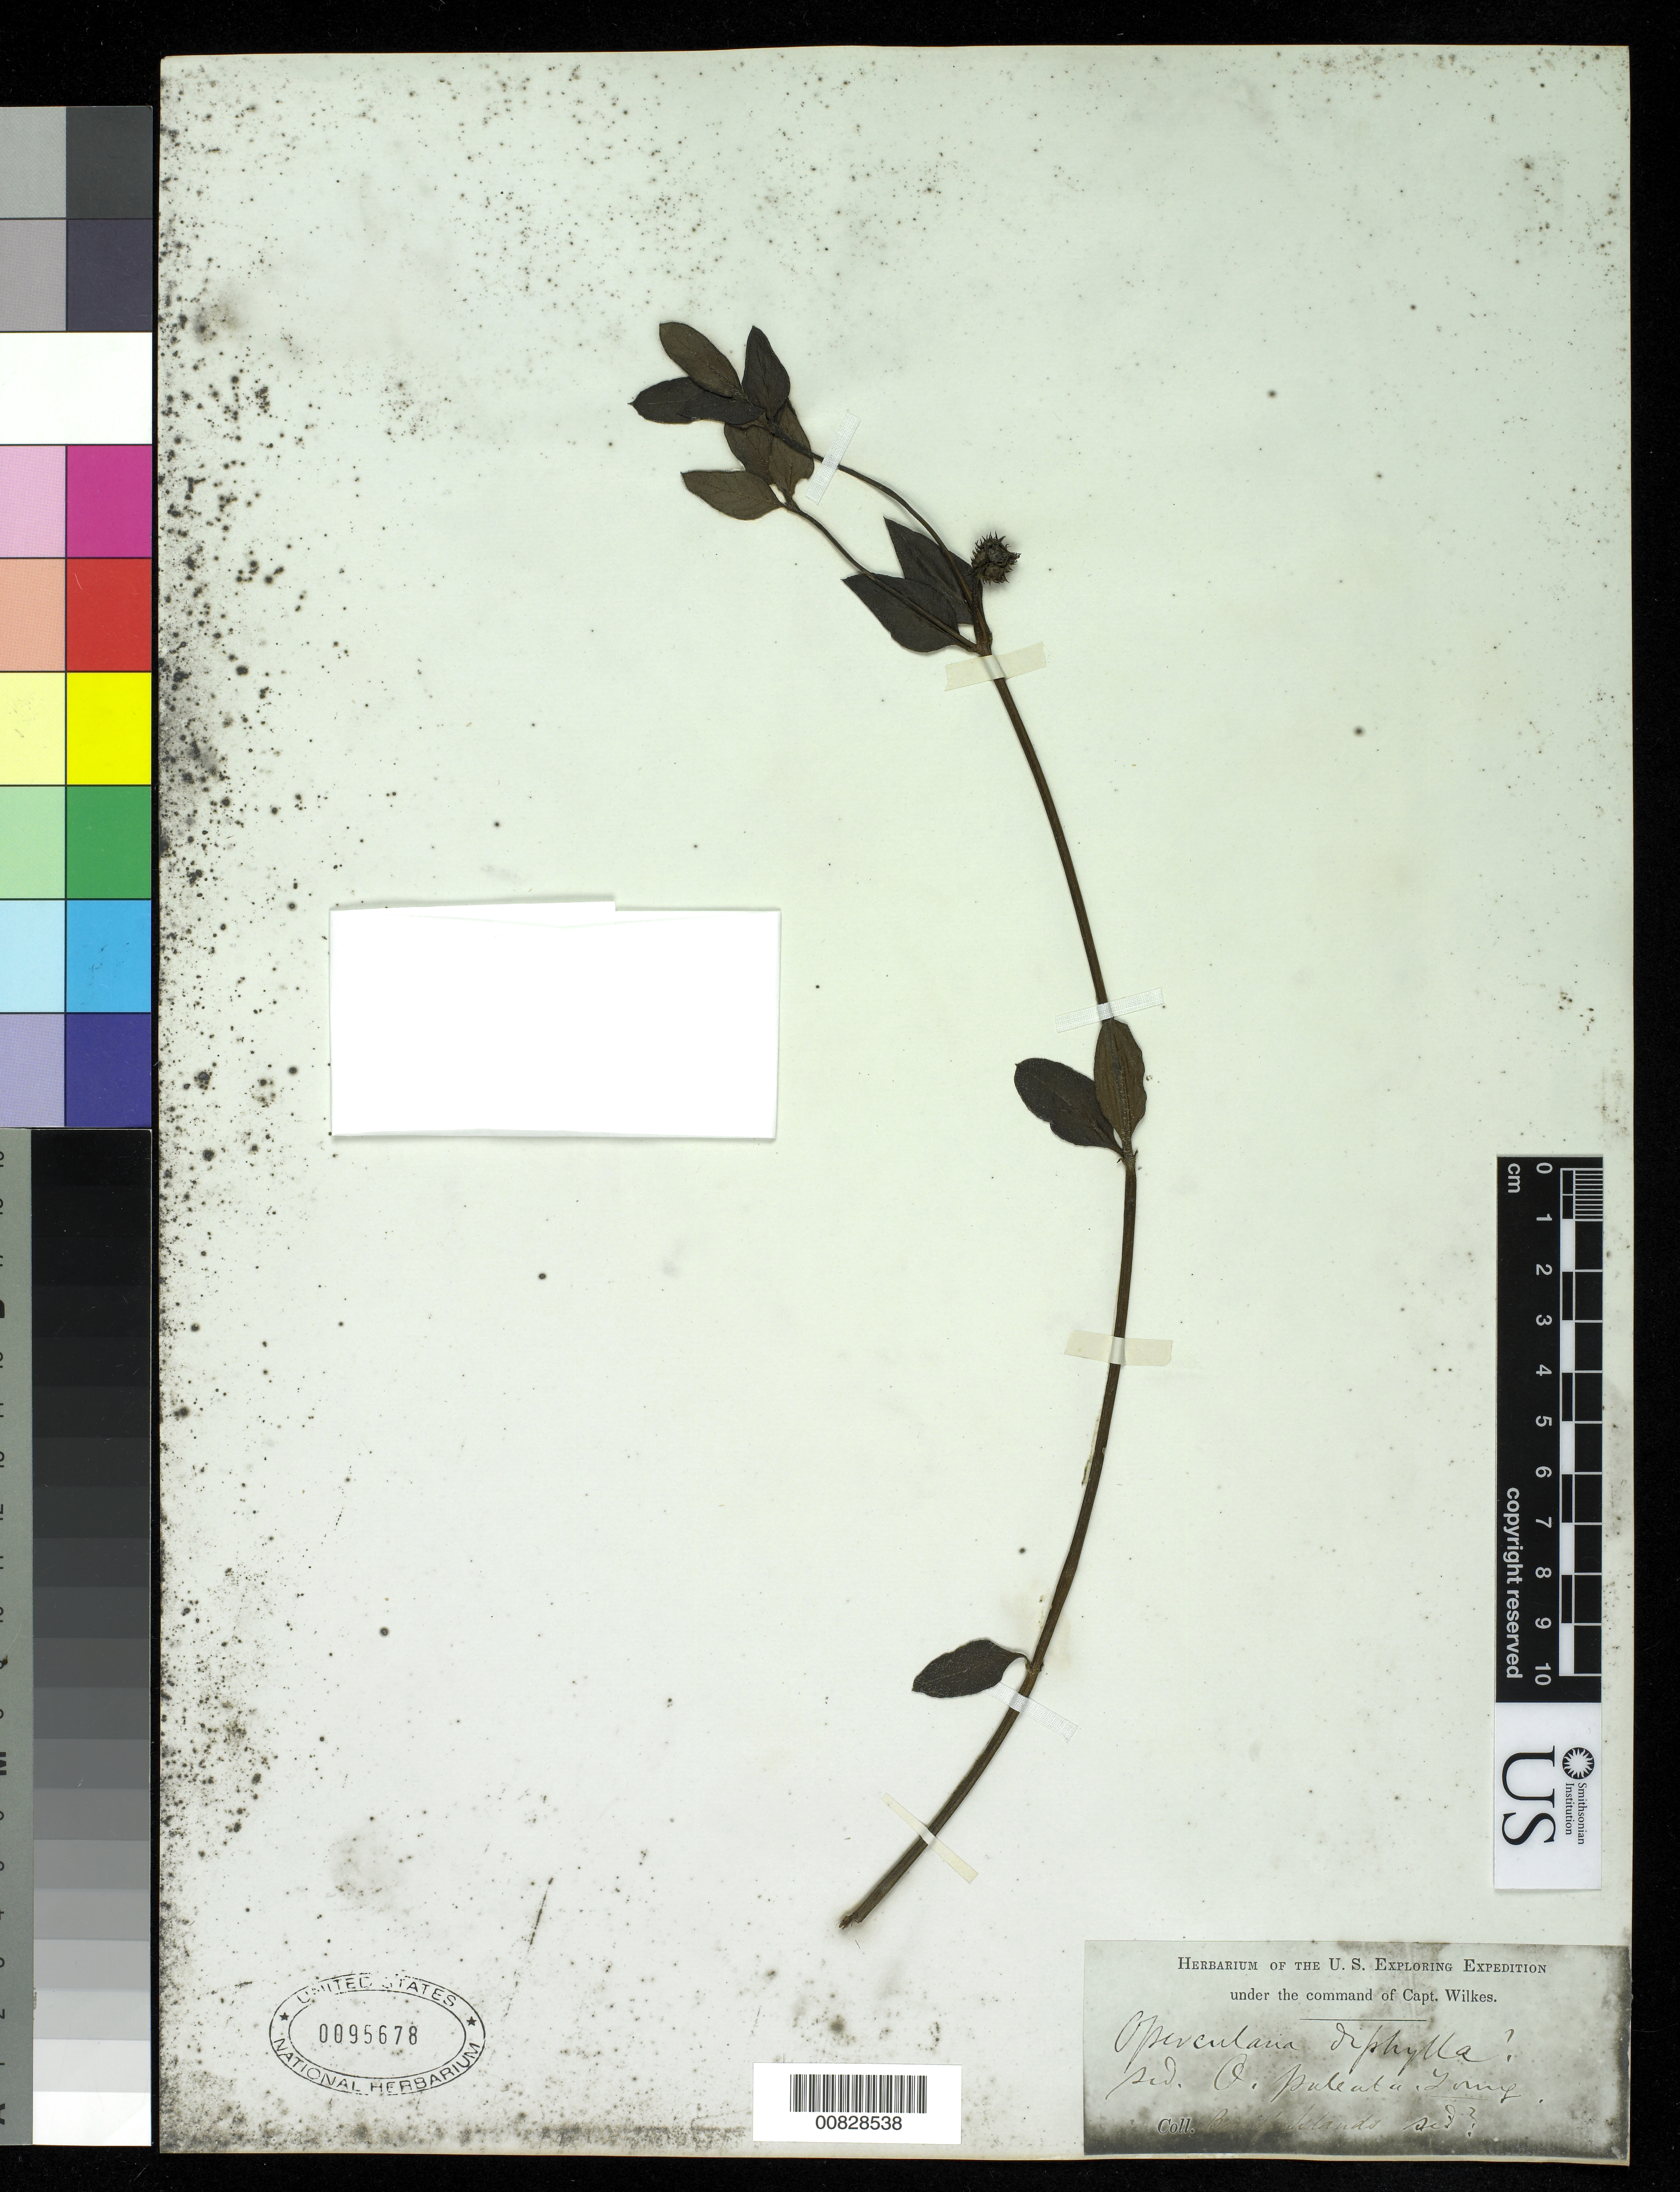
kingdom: Plantae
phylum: Tracheophyta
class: Magnoliopsida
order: Gentianales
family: Rubiaceae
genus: Opercularia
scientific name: Opercularia diphylla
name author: Gaertn.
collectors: Wilkes Explor. Exped.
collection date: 1838/1842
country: New Zealand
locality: Bay of Islands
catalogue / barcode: US 95678